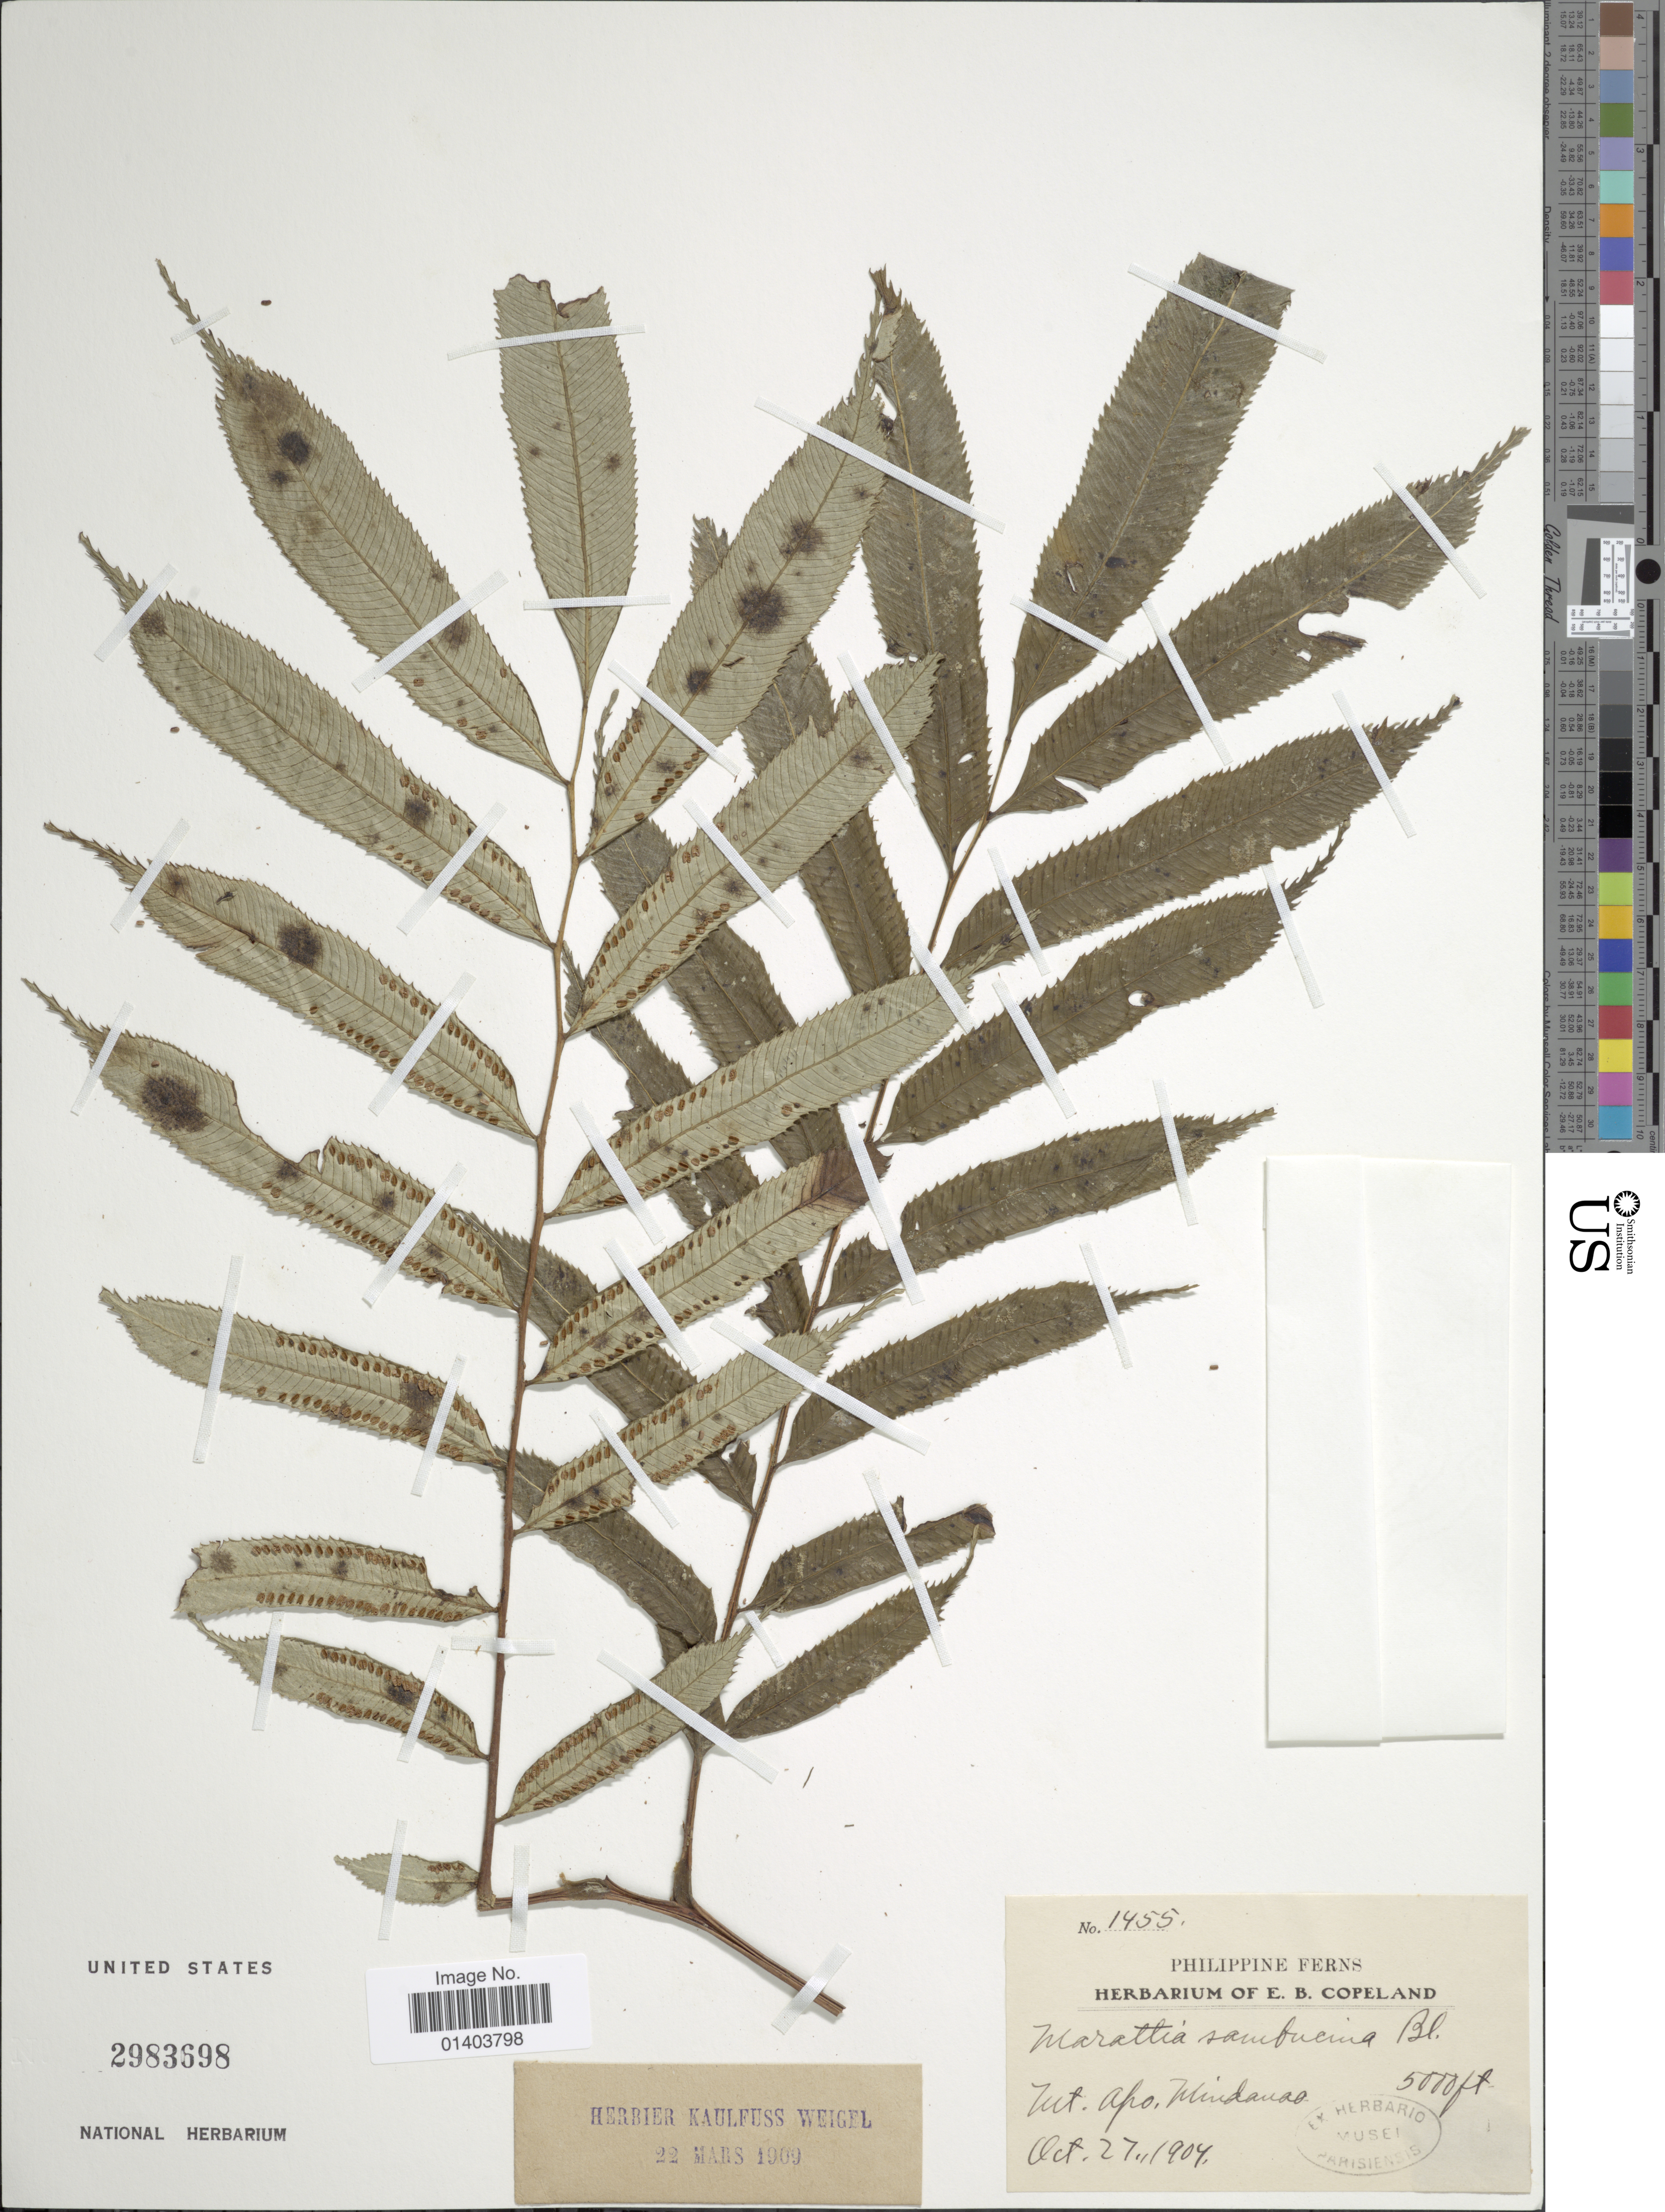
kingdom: Plantae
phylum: Tracheophyta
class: Polypodiopsida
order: Marattiales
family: Marattiaceae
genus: Ptisana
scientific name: Ptisana sambucina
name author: (Blume) Murdock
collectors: E. B. Copeland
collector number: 1455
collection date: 1904-10-27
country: Philippines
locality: Mt Apo, Mindanao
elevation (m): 1524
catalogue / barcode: US 2983698